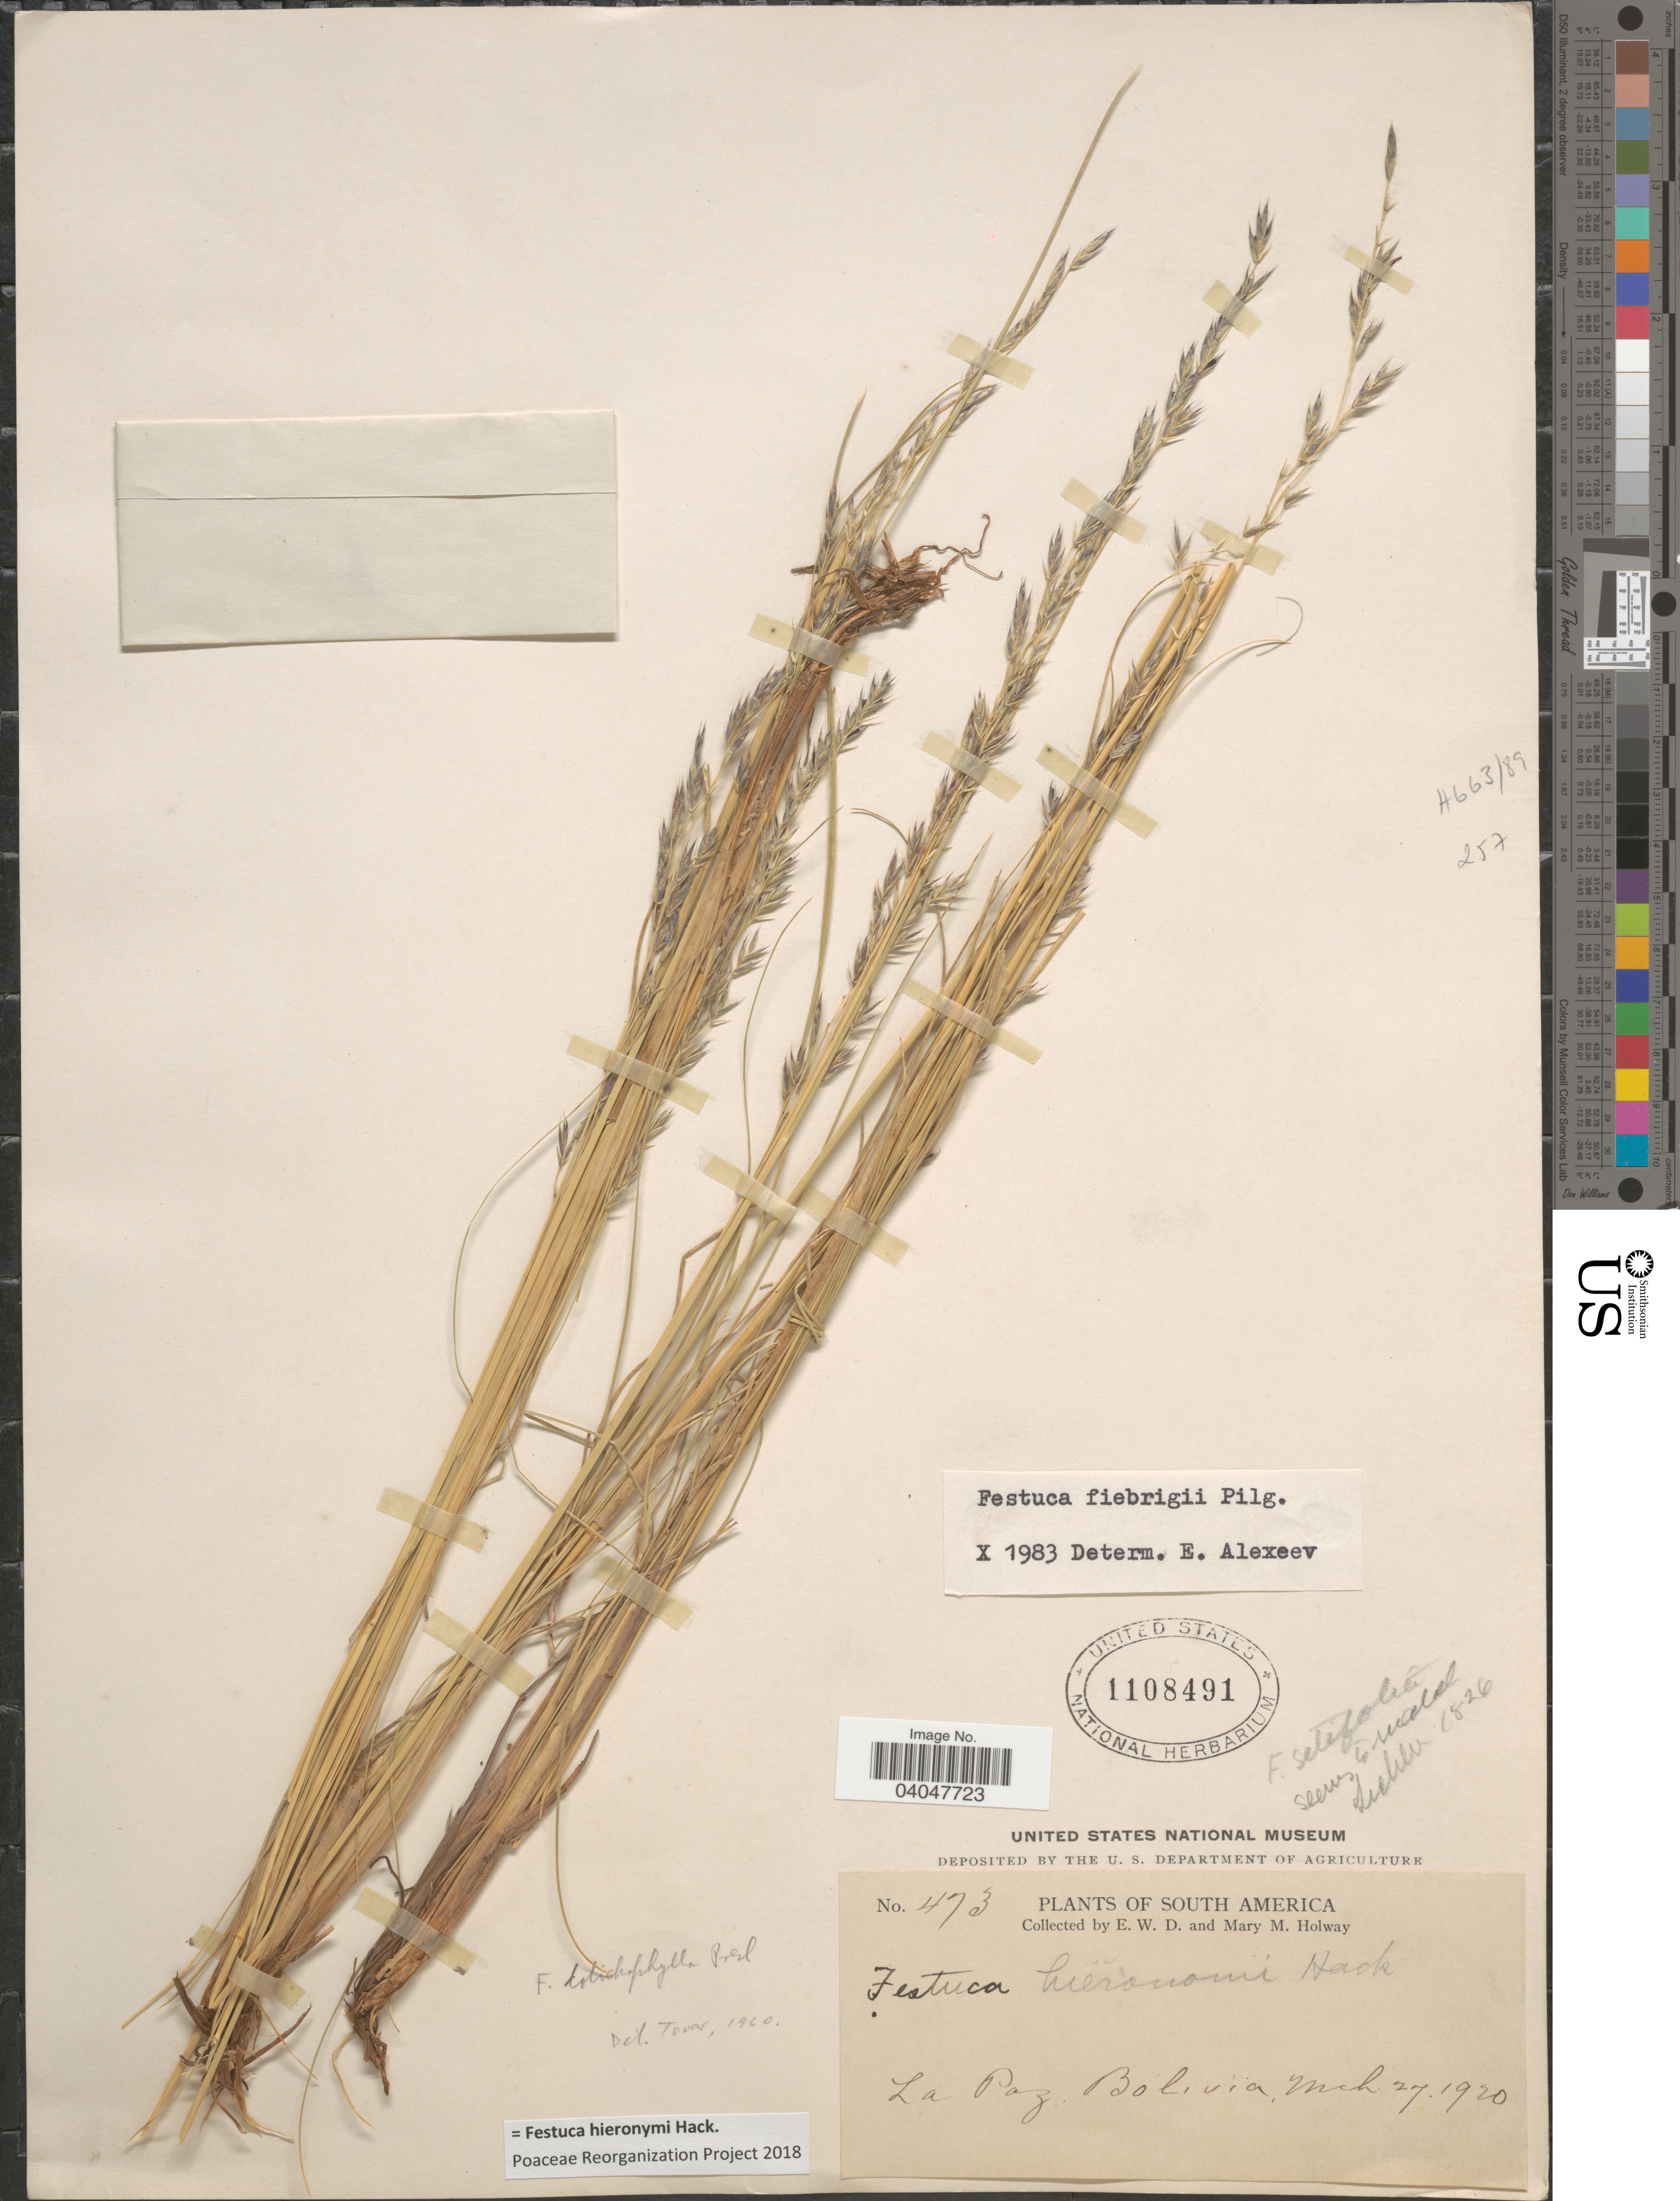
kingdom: Plantae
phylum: Tracheophyta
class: Liliopsida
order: Poales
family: Poaceae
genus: Festuca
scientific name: Festuca hieronymi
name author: Hack.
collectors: E. W. D. Holway & M. M. Holway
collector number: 473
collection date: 1920-03-27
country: Bolivia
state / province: La Paz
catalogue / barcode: US 1108491